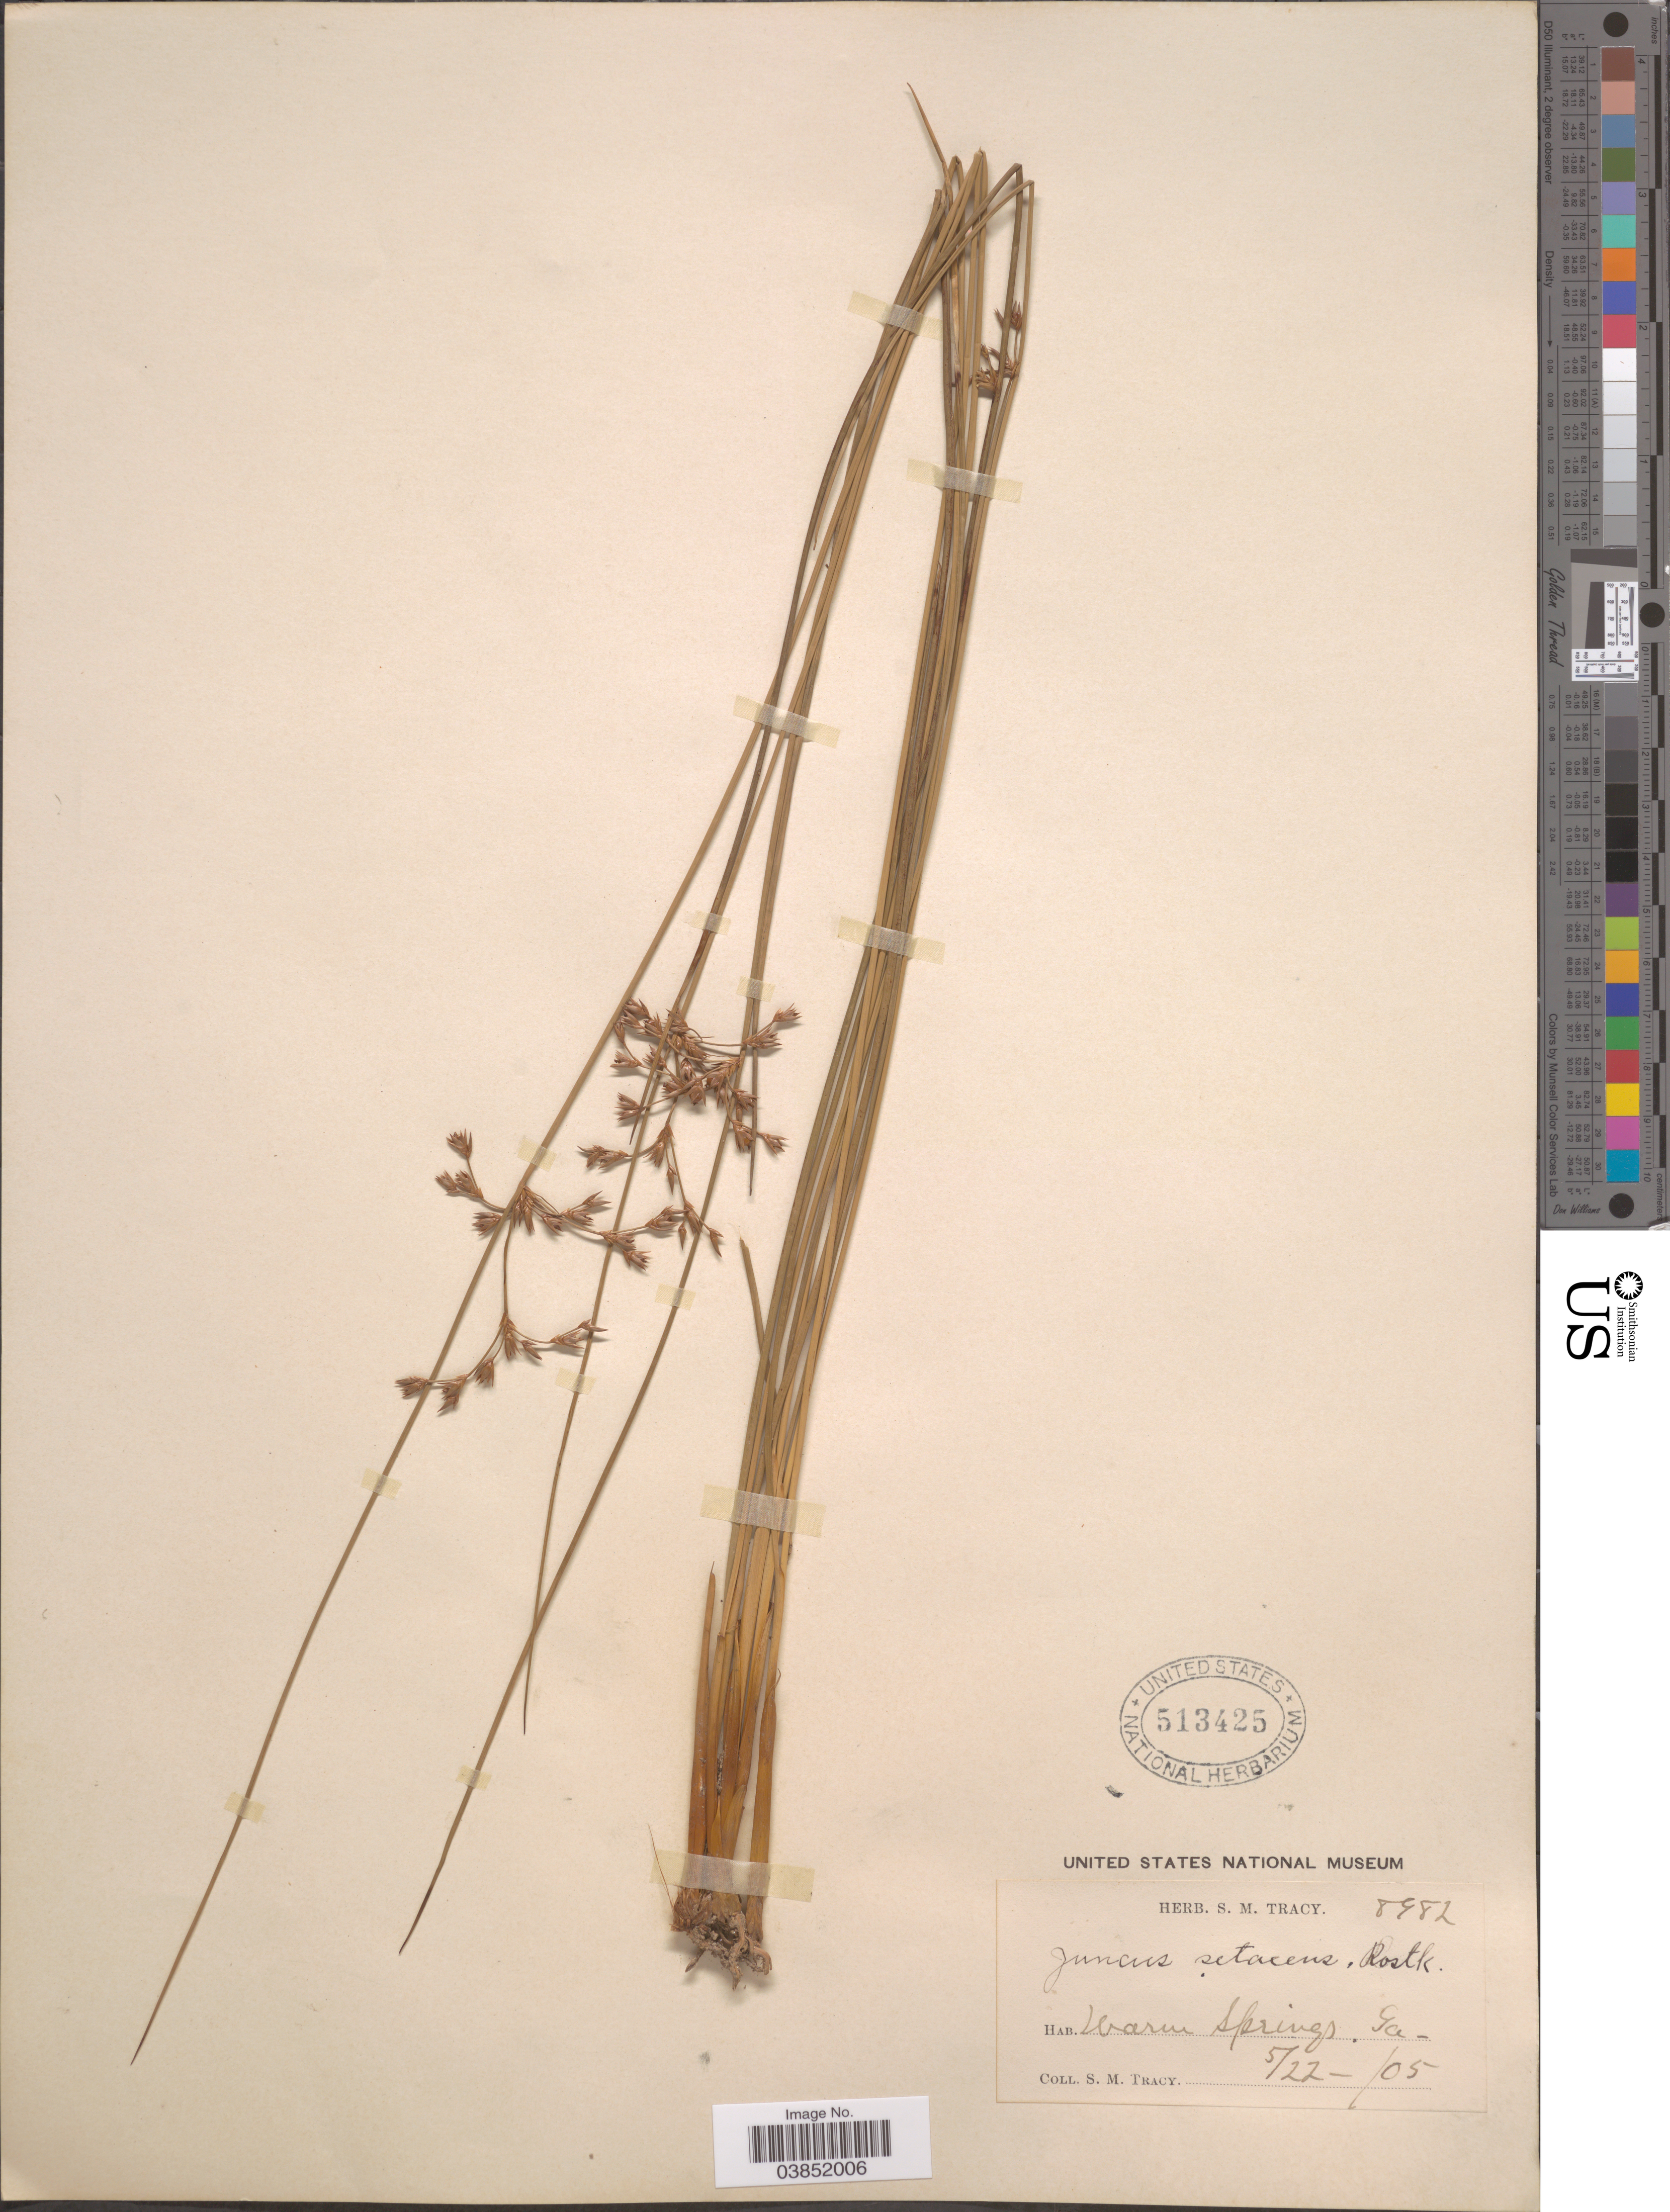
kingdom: Plantae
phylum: Tracheophyta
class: Liliopsida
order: Poales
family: Juncaceae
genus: Juncus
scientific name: Juncus coriaceus Mack.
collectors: S. M. Tracy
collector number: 8982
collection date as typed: Transcribed d/m/y: 22/5/5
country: United States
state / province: Georgia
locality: Warm Springs.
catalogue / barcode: US 513425